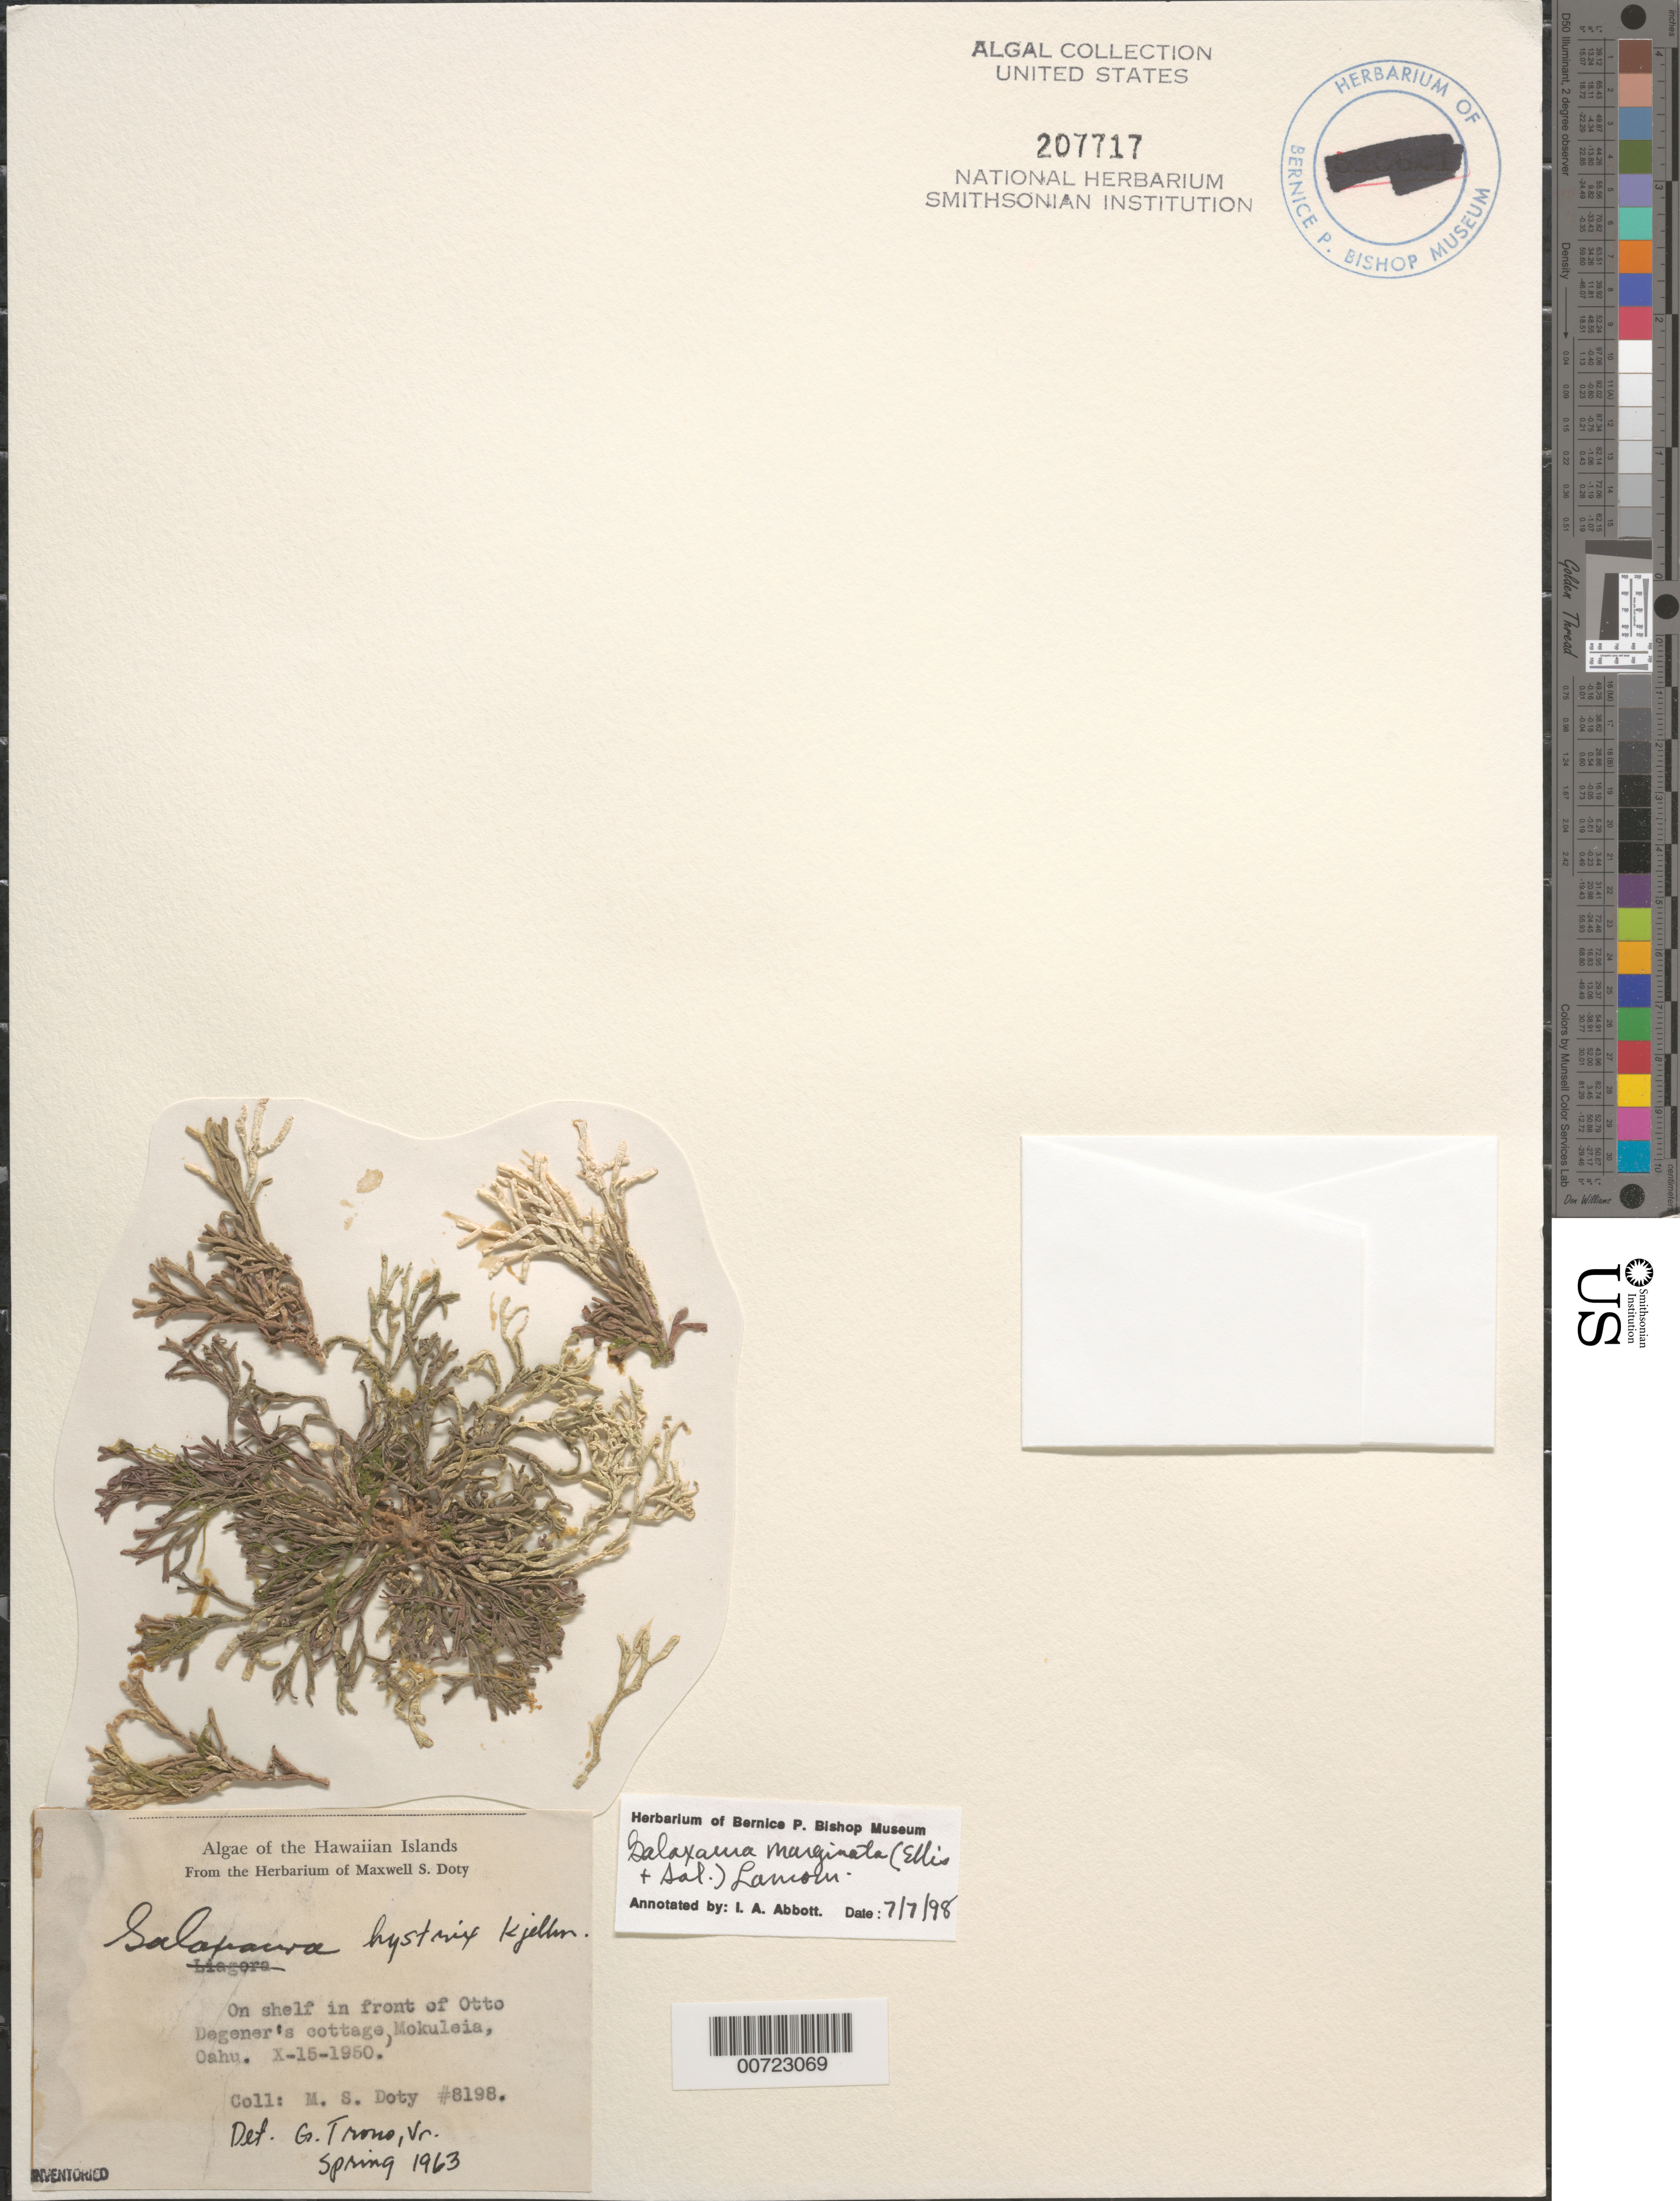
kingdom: Plantae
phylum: Rhodophyta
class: Florideophyceae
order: Nemaliales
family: Galaxauraceae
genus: Galaxaura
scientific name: Galaxaura marginata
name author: (J. Ellis & Sol.) J.V.Lamouroux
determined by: Abbott, Isabella A.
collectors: M. S. Doty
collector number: MSD 8198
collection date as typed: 15. X. 1950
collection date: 1950-10-15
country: United States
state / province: Hawaii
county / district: Honolulu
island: Oahu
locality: Mokuleia, Otto Degener's cottage reef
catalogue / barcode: US 207717